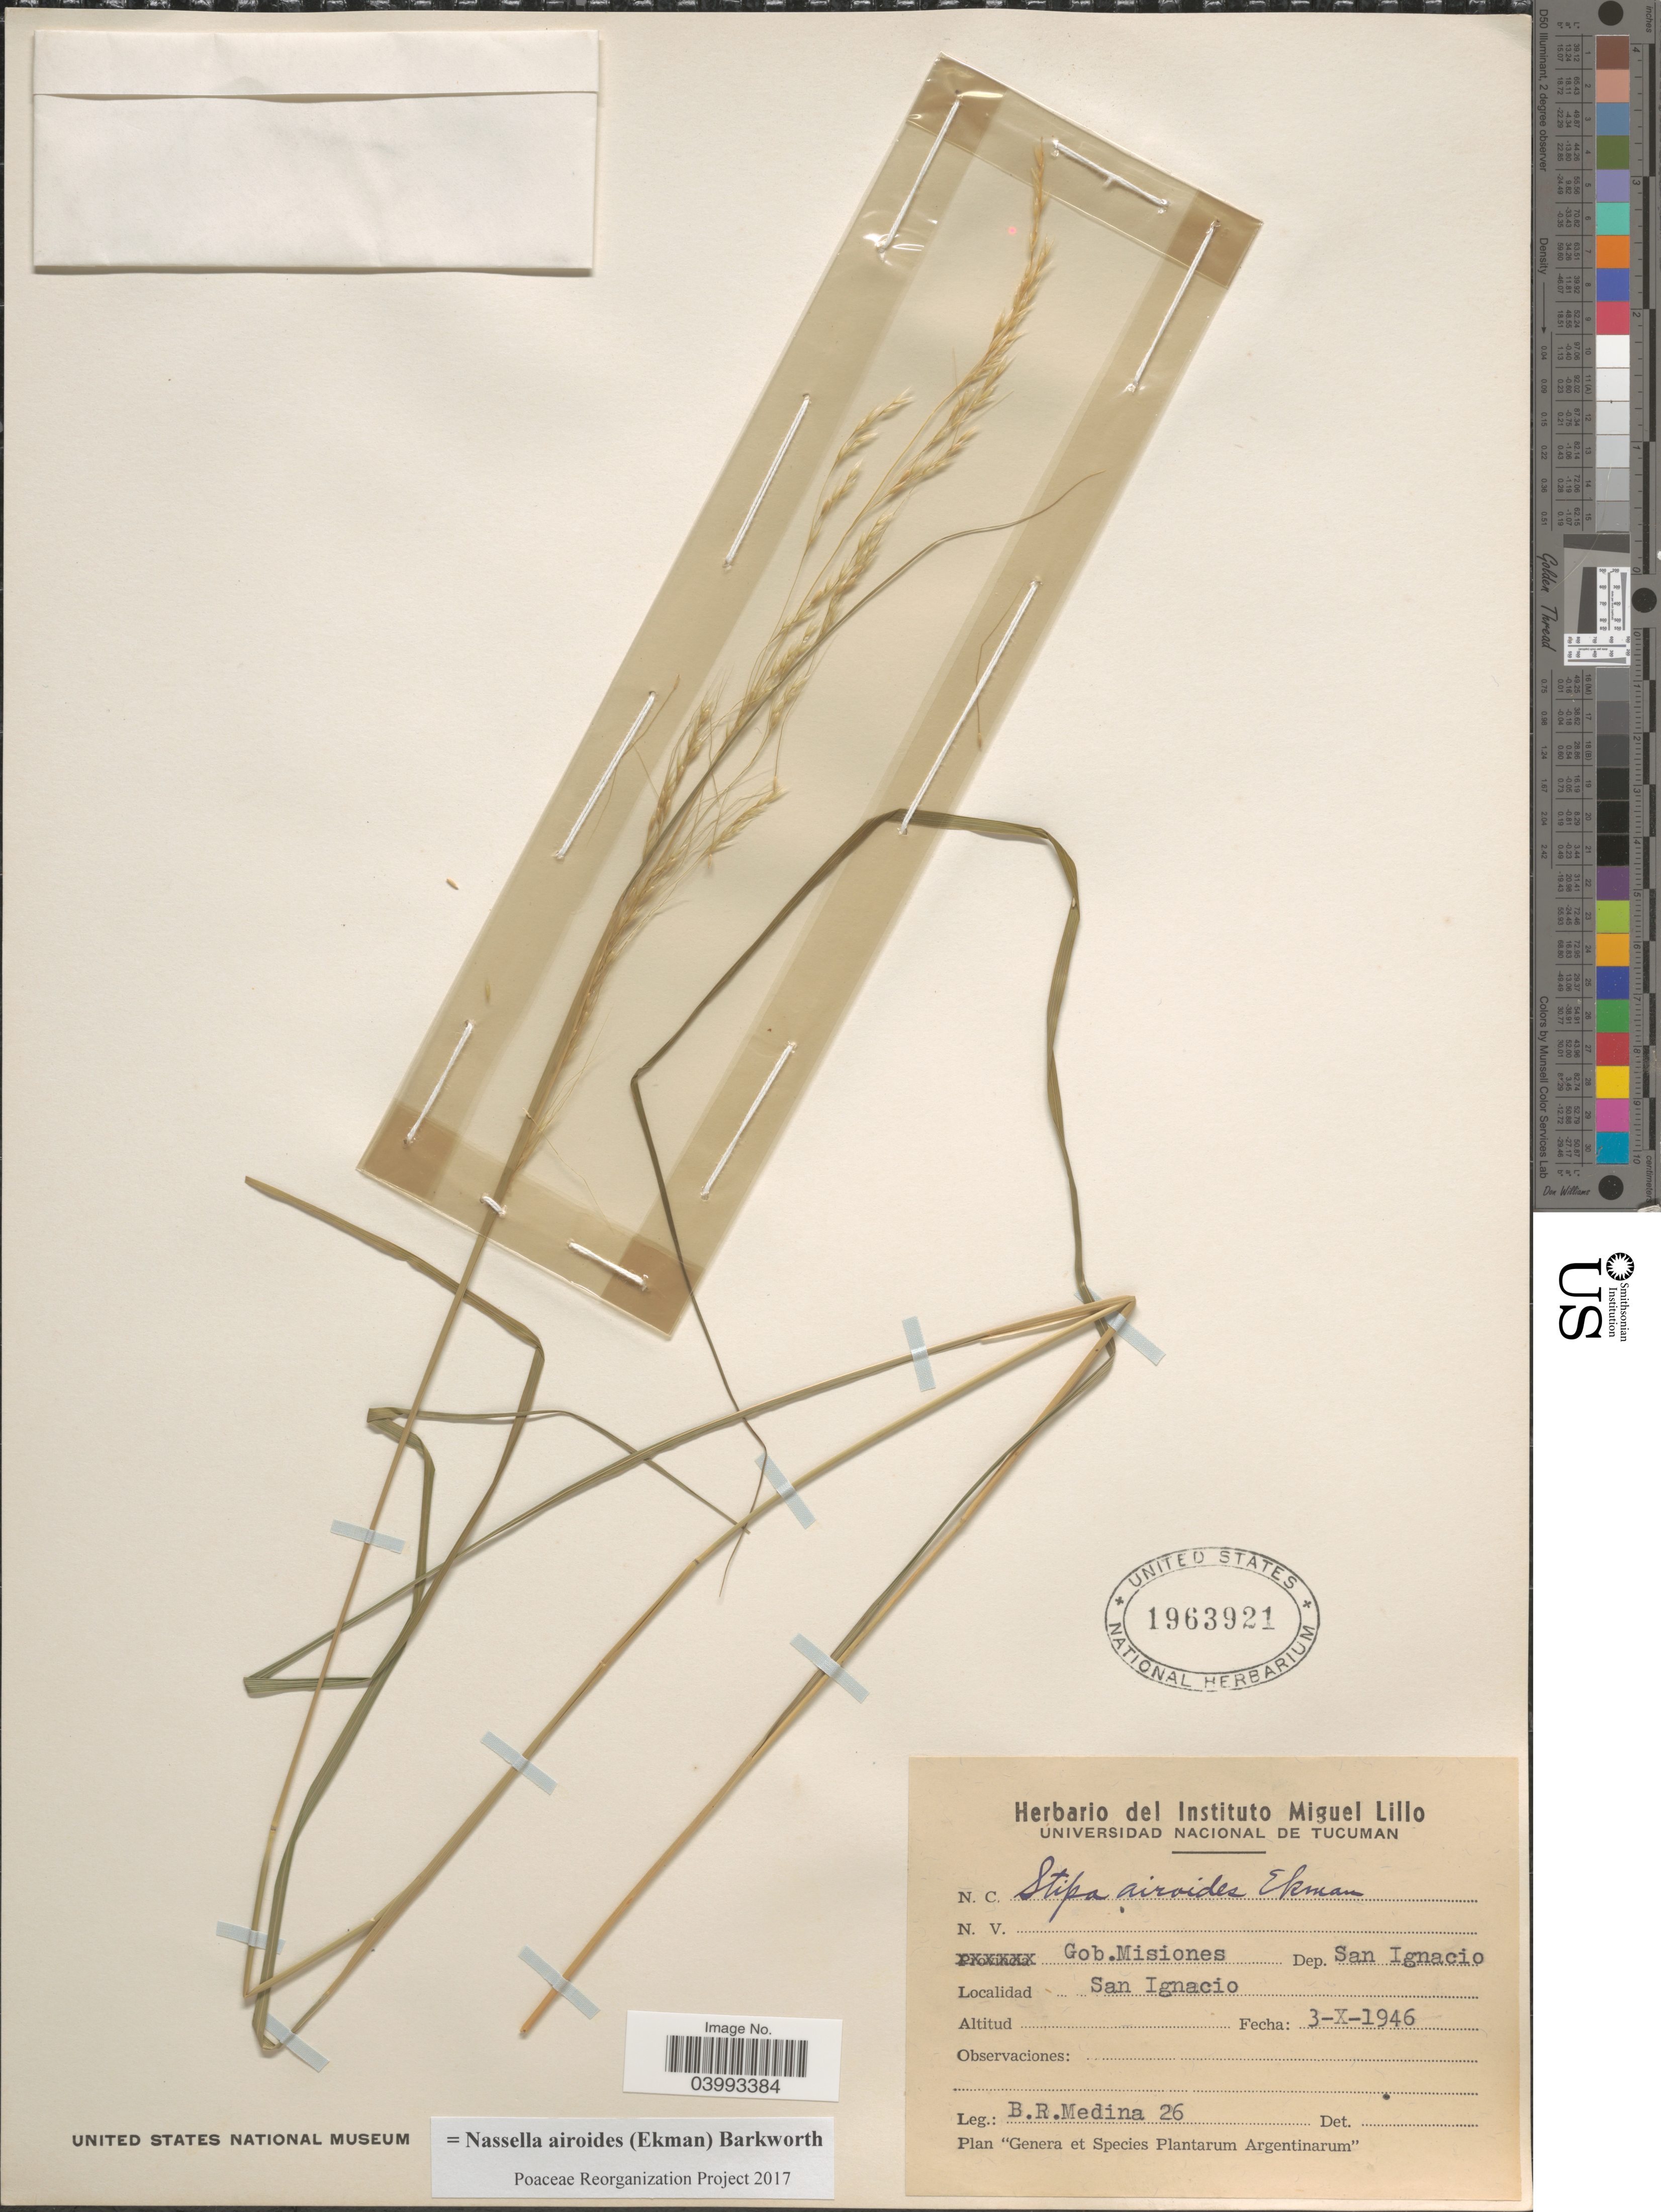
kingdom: Plantae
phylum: Tracheophyta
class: Liliopsida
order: Poales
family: Poaceae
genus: Nassella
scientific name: Nassella airoides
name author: (Ekman) Barkworth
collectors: B. Medina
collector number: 26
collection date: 1946-10-03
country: Argentina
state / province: Misiones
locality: Gob.Misiones. Dep. San Ignacio. San Ignacio.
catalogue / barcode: US 1963921